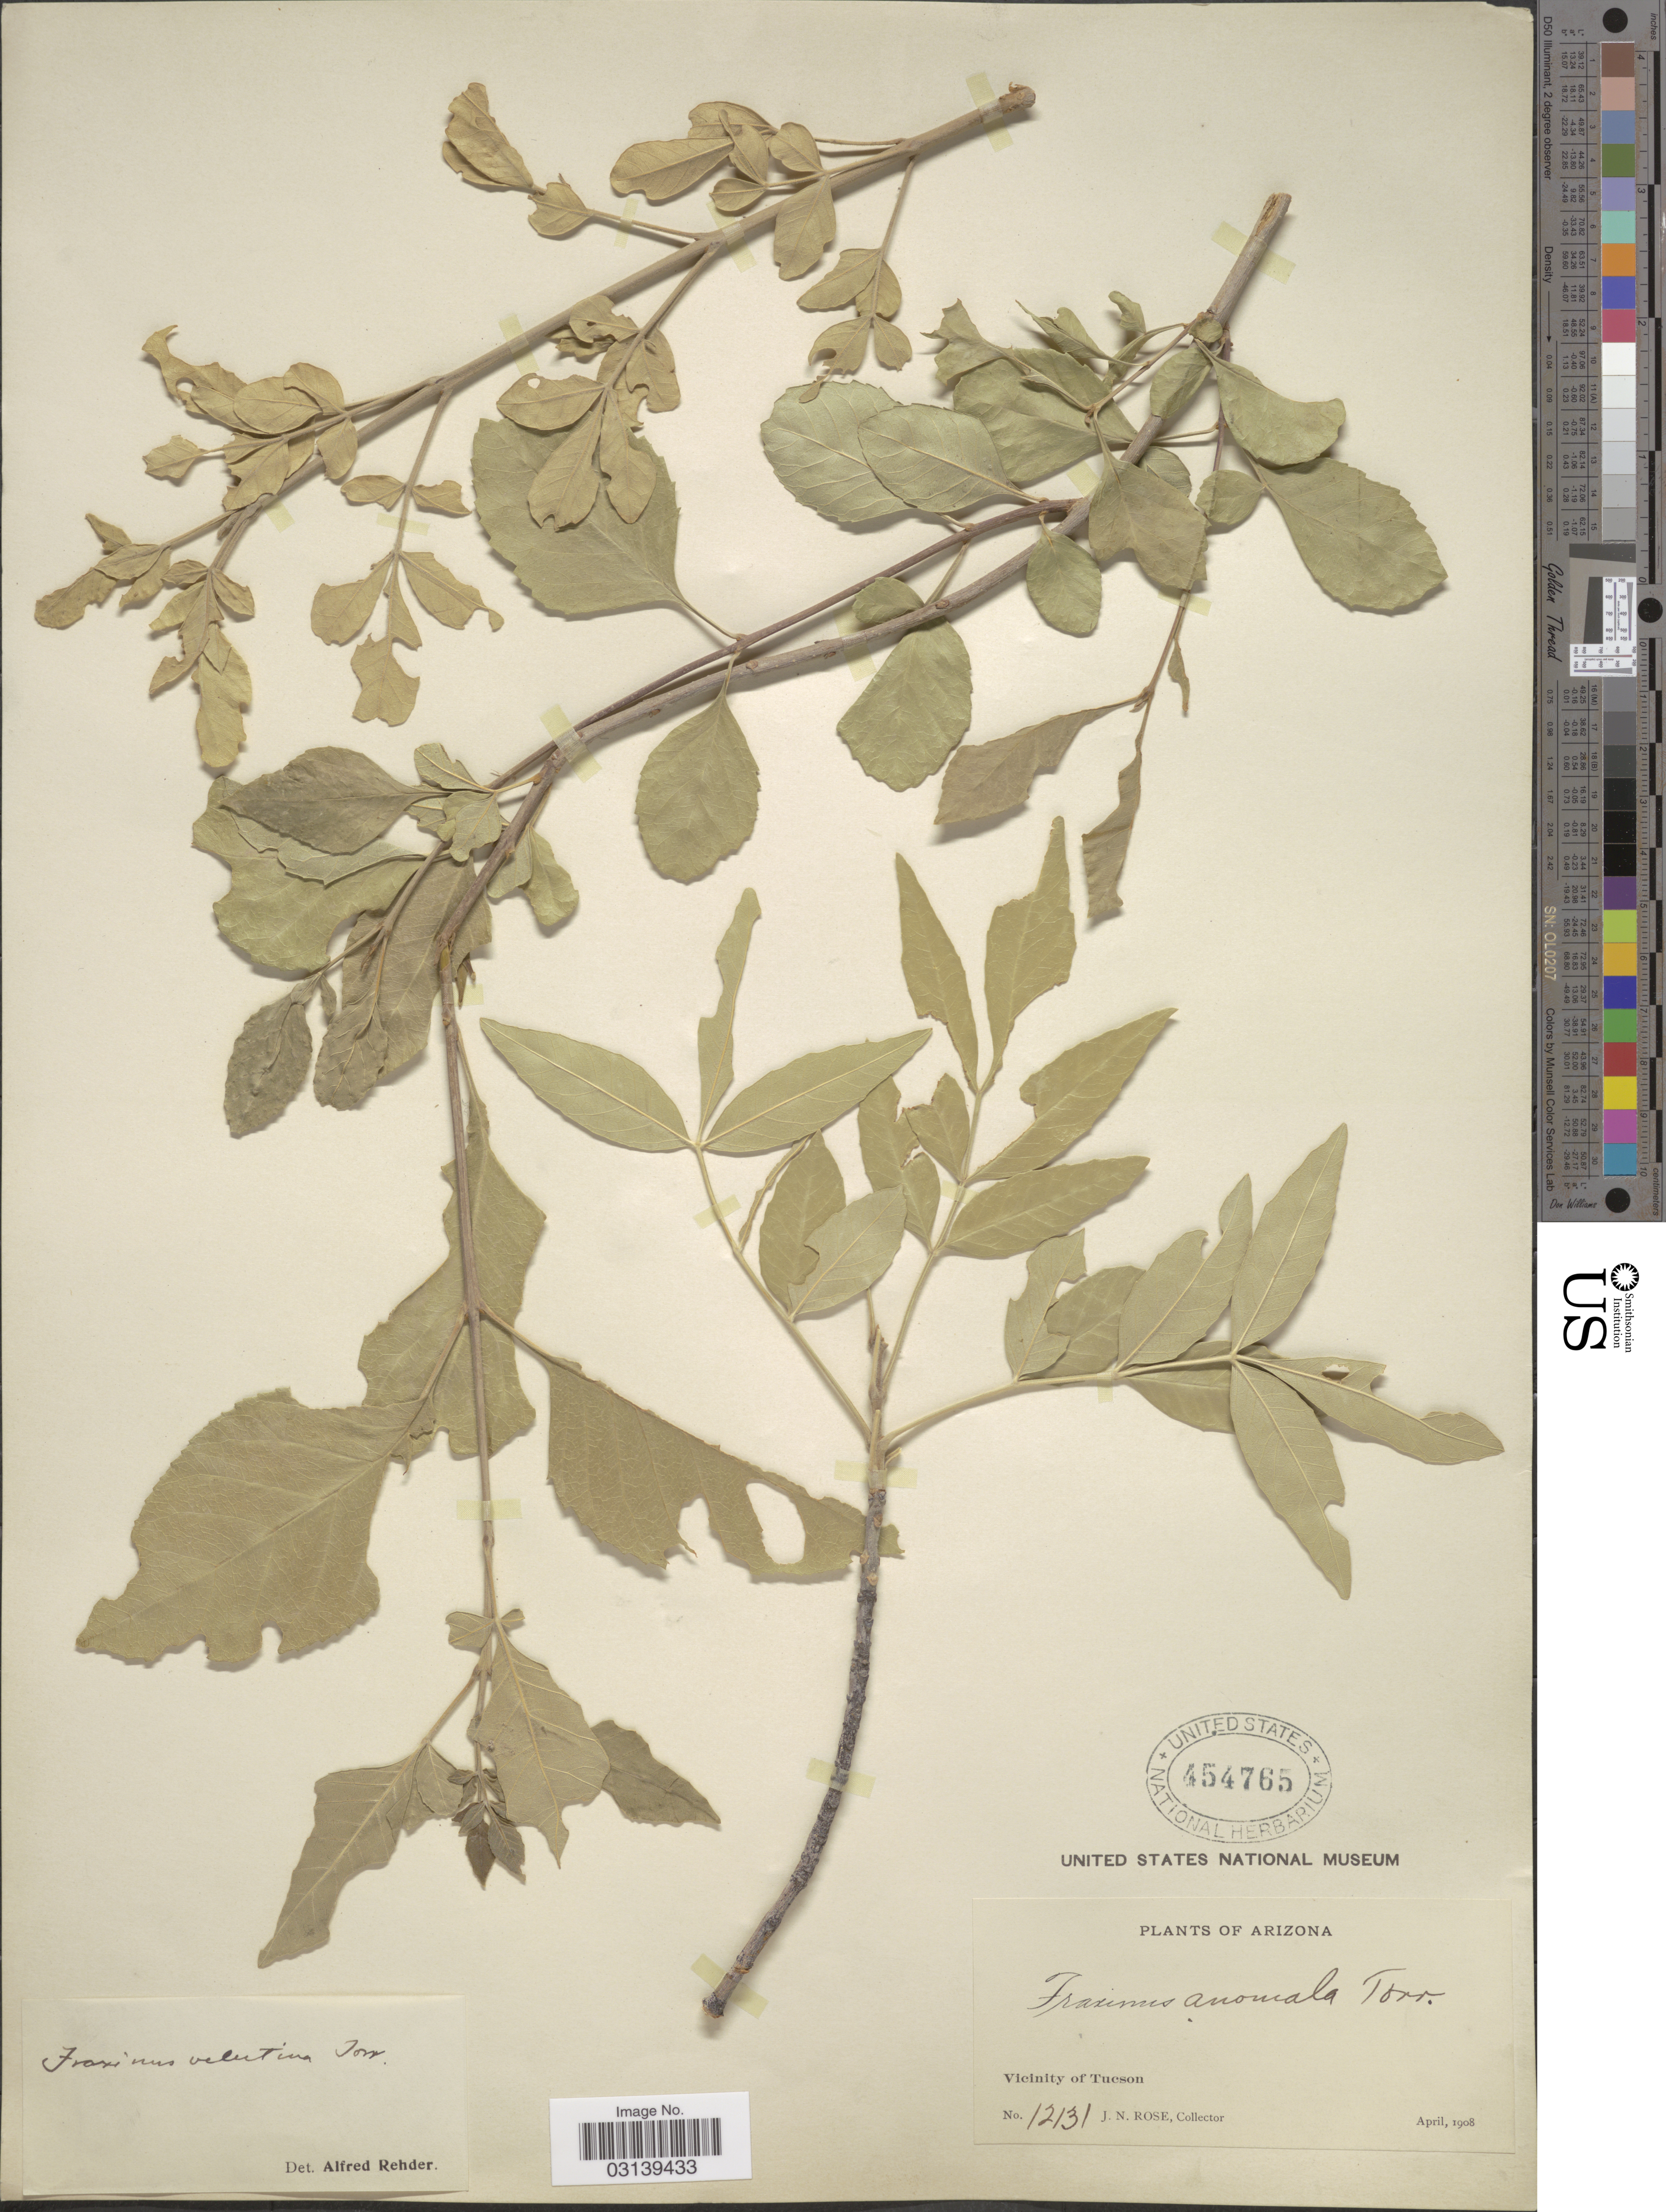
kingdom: Plantae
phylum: Tracheophyta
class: Magnoliopsida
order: Lamiales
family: Oleaceae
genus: Fraxinus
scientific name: Fraxinus velutina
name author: Torr.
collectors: J. N. Rose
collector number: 12131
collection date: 1908-04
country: United States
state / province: Arizona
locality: Vicinity of Tucson.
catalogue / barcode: US 454765